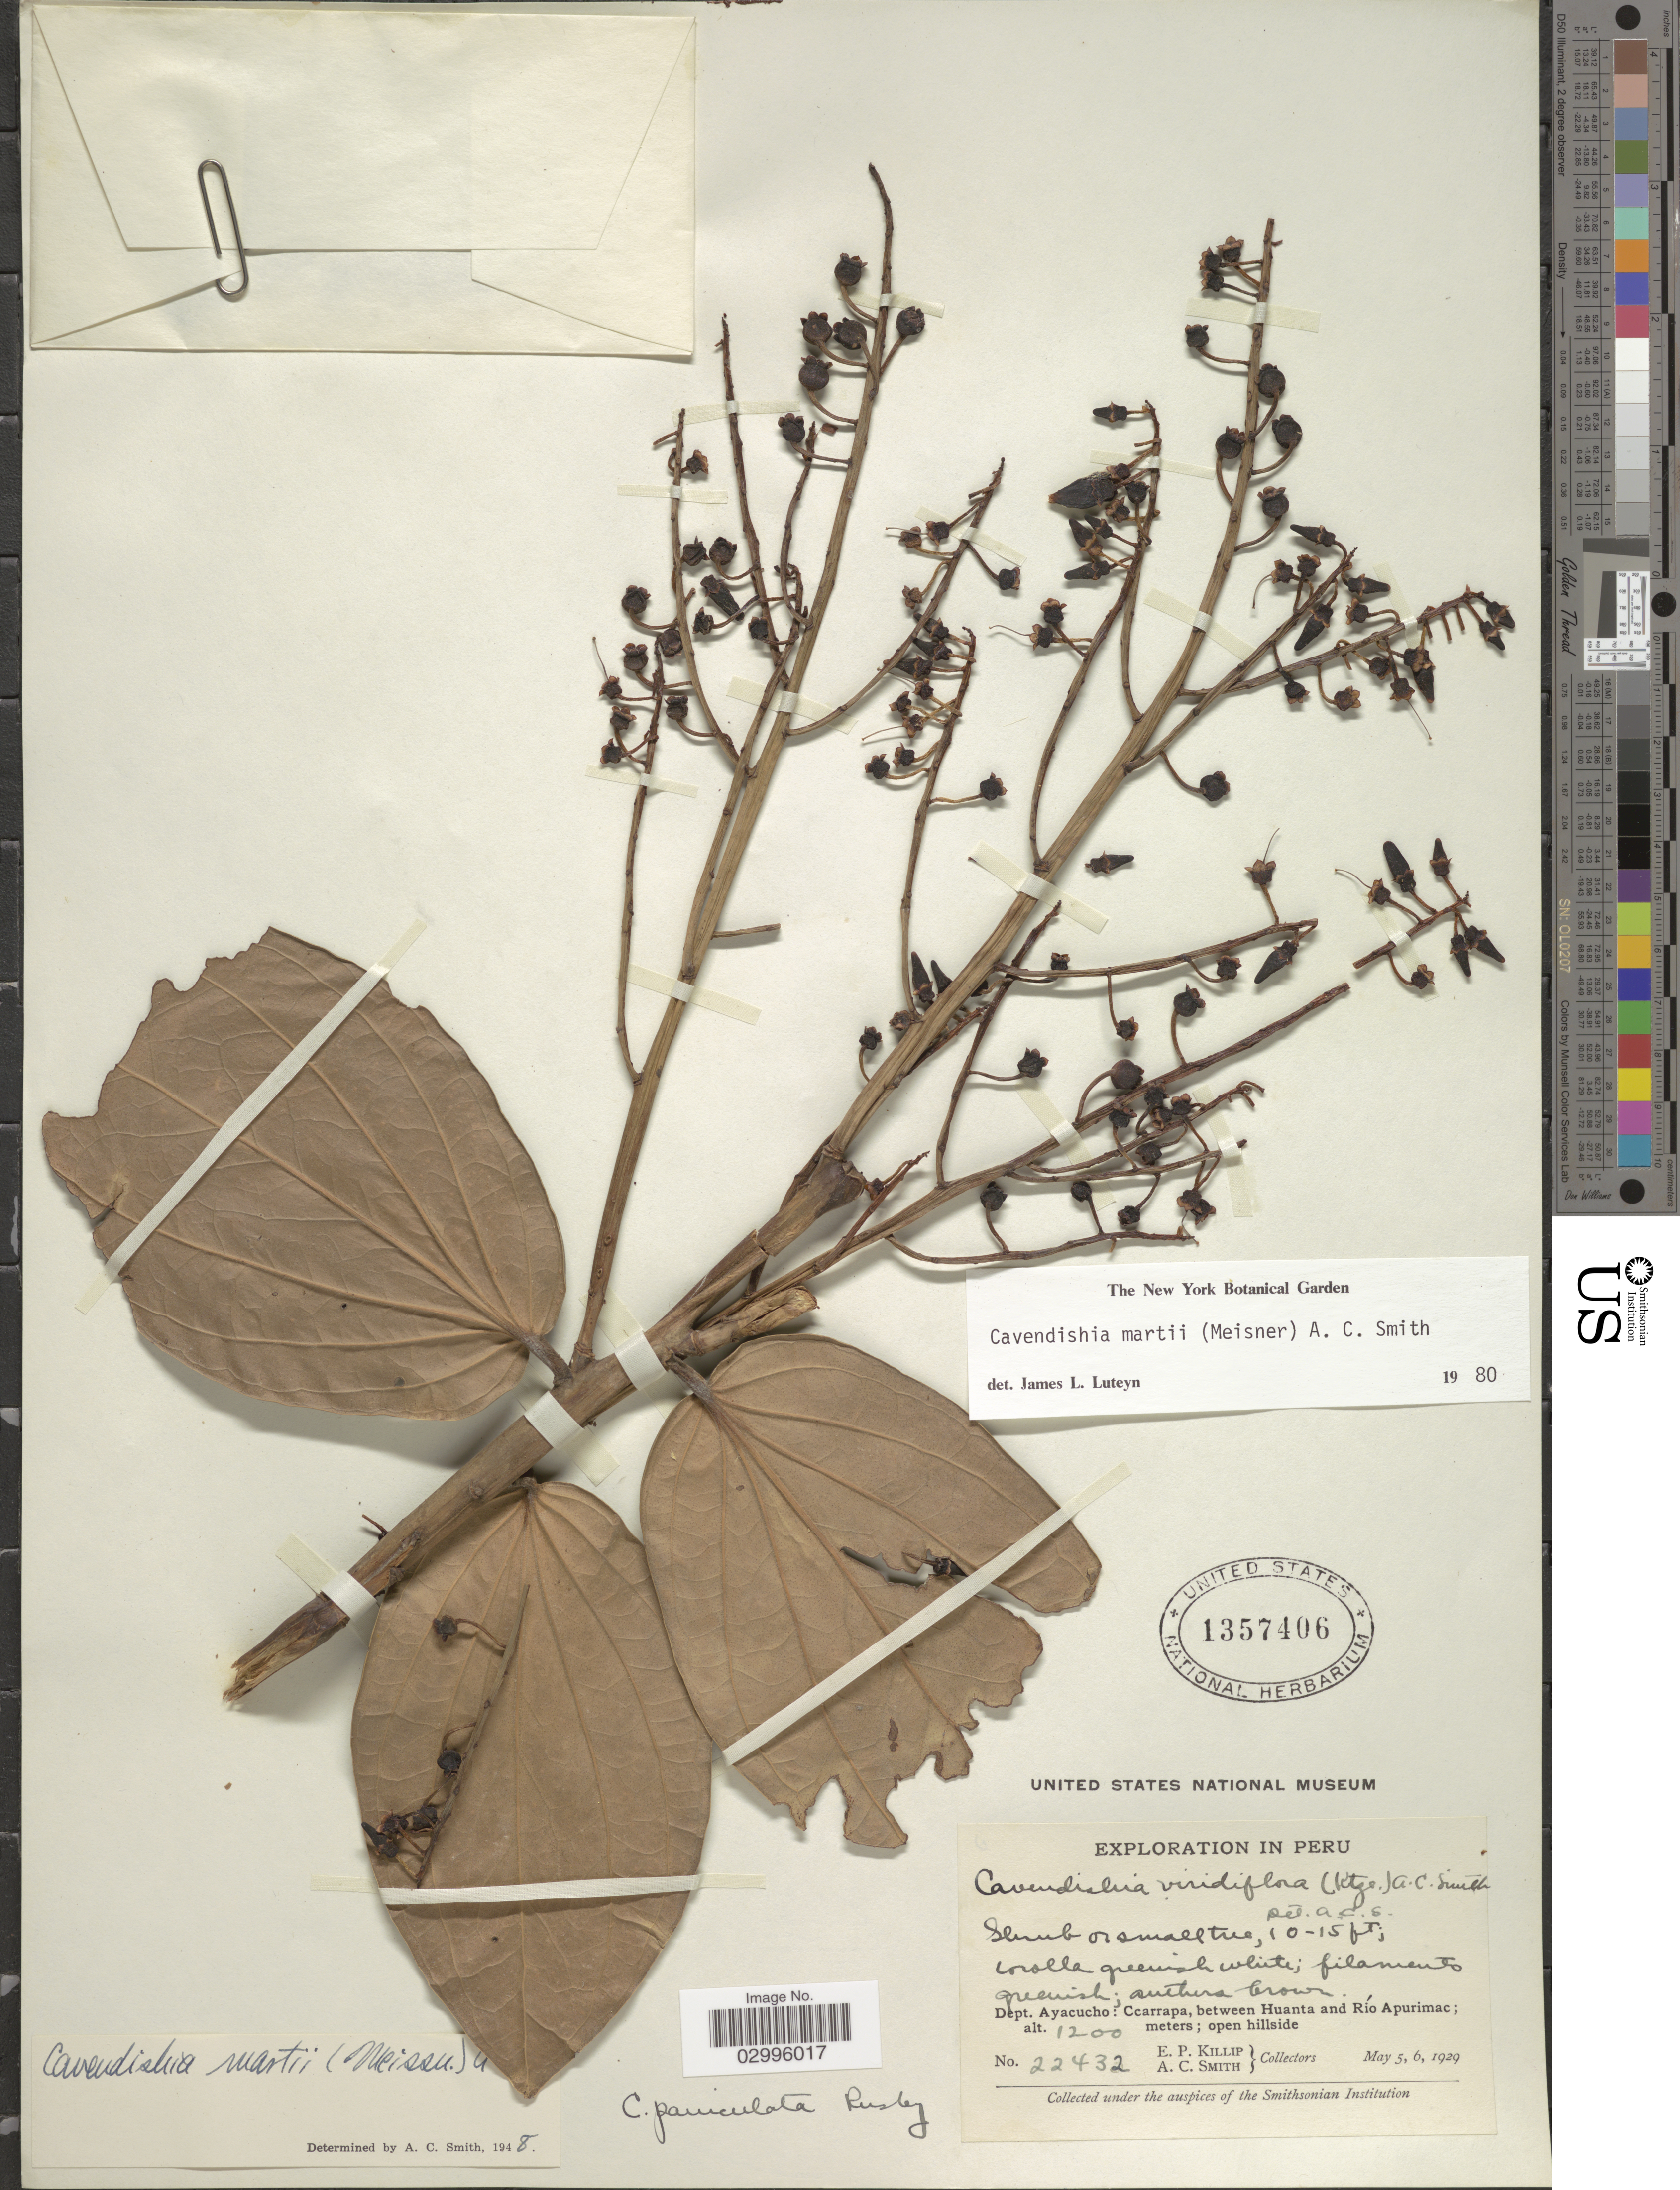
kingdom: Plantae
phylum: Tracheophyta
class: Magnoliopsida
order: Ericales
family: Ericaceae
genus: Cavendishia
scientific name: Cavendishia martii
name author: (Meisn.) A.C. Sm.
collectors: E. P. Killip & A. C. Smith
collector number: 22432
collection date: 1929-05-05/1929-05-06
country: Peru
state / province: Ayacucho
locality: Dept. Ayacucho: Ccarrapa, between Huanta and Río Apurimac.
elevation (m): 1200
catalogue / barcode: US 1357406